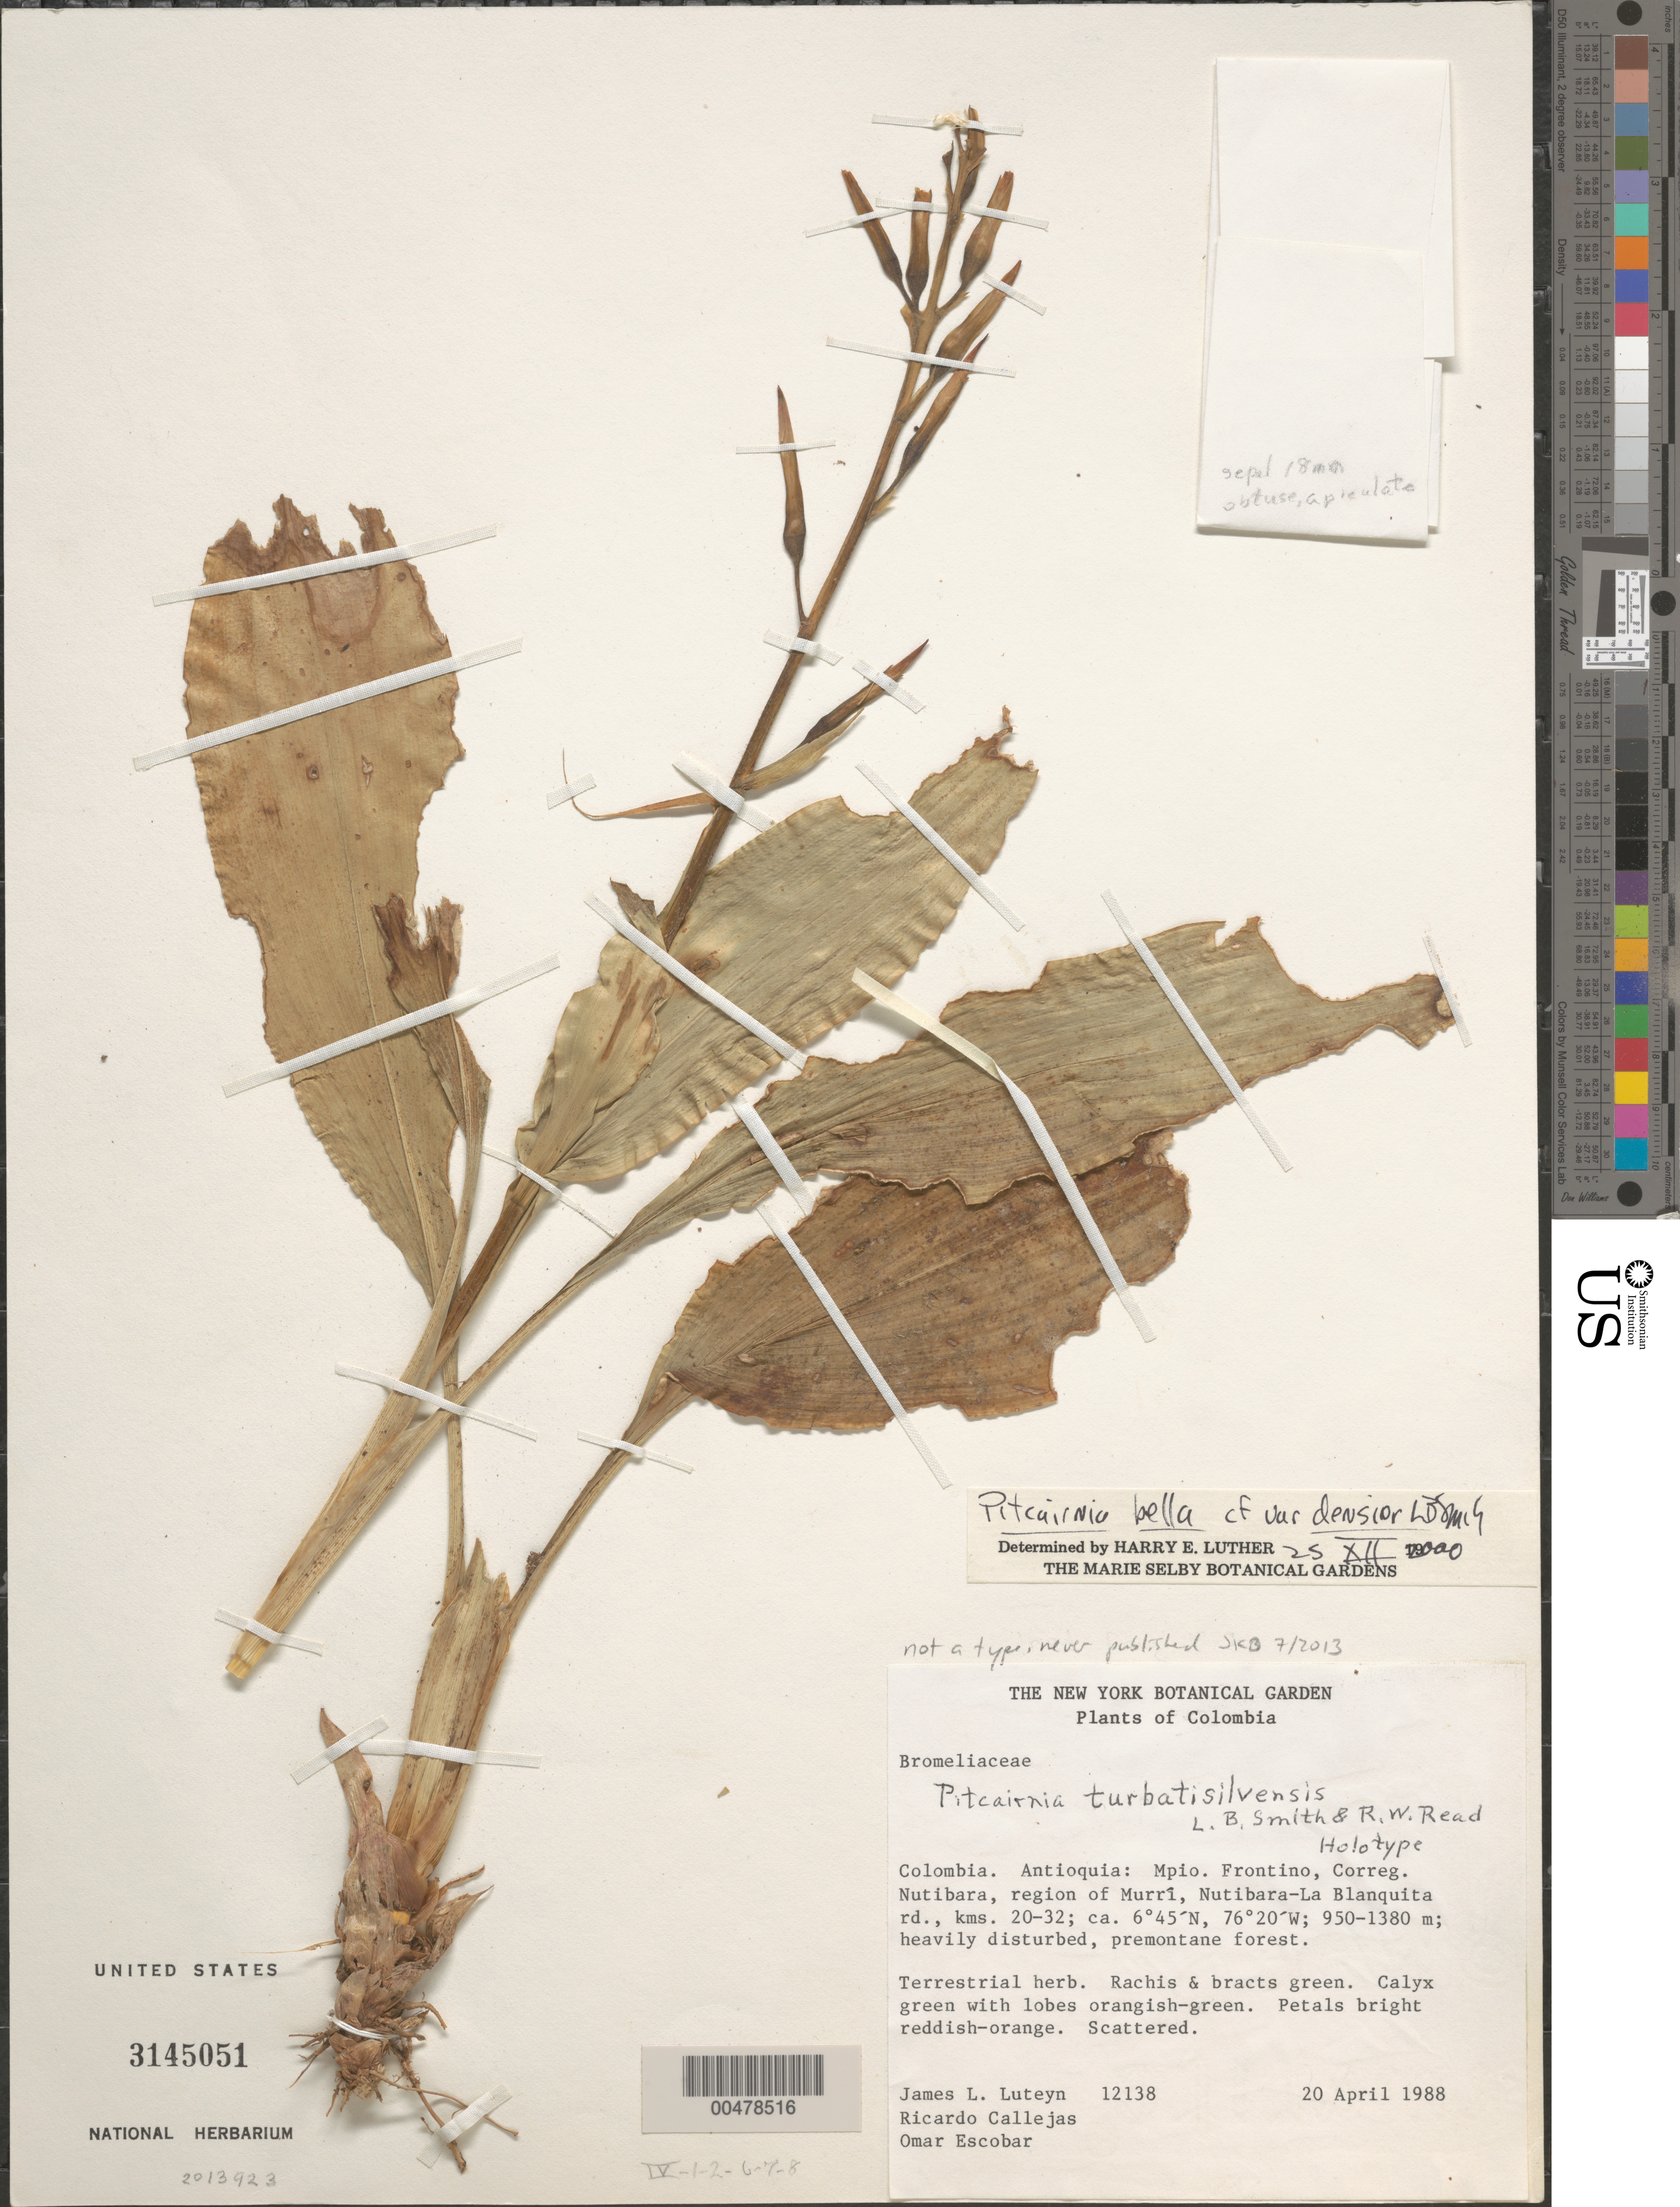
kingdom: Plantae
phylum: Tracheophyta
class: Liliopsida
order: Poales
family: Bromeliaceae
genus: Pitcairnia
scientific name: Pitcairnia bella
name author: L.B. Sm.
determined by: Luther, Harry E.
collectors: J. L. Luteyn, R. Callejas & O. D. Escobar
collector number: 12138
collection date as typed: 20 Apr 1988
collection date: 1988-04-20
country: Colombia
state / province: Antioquia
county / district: Frontino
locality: Correg. Nutibara, region of Murri, Nutibara-la Blanquita road., kms 20-32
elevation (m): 950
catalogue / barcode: US 3145051